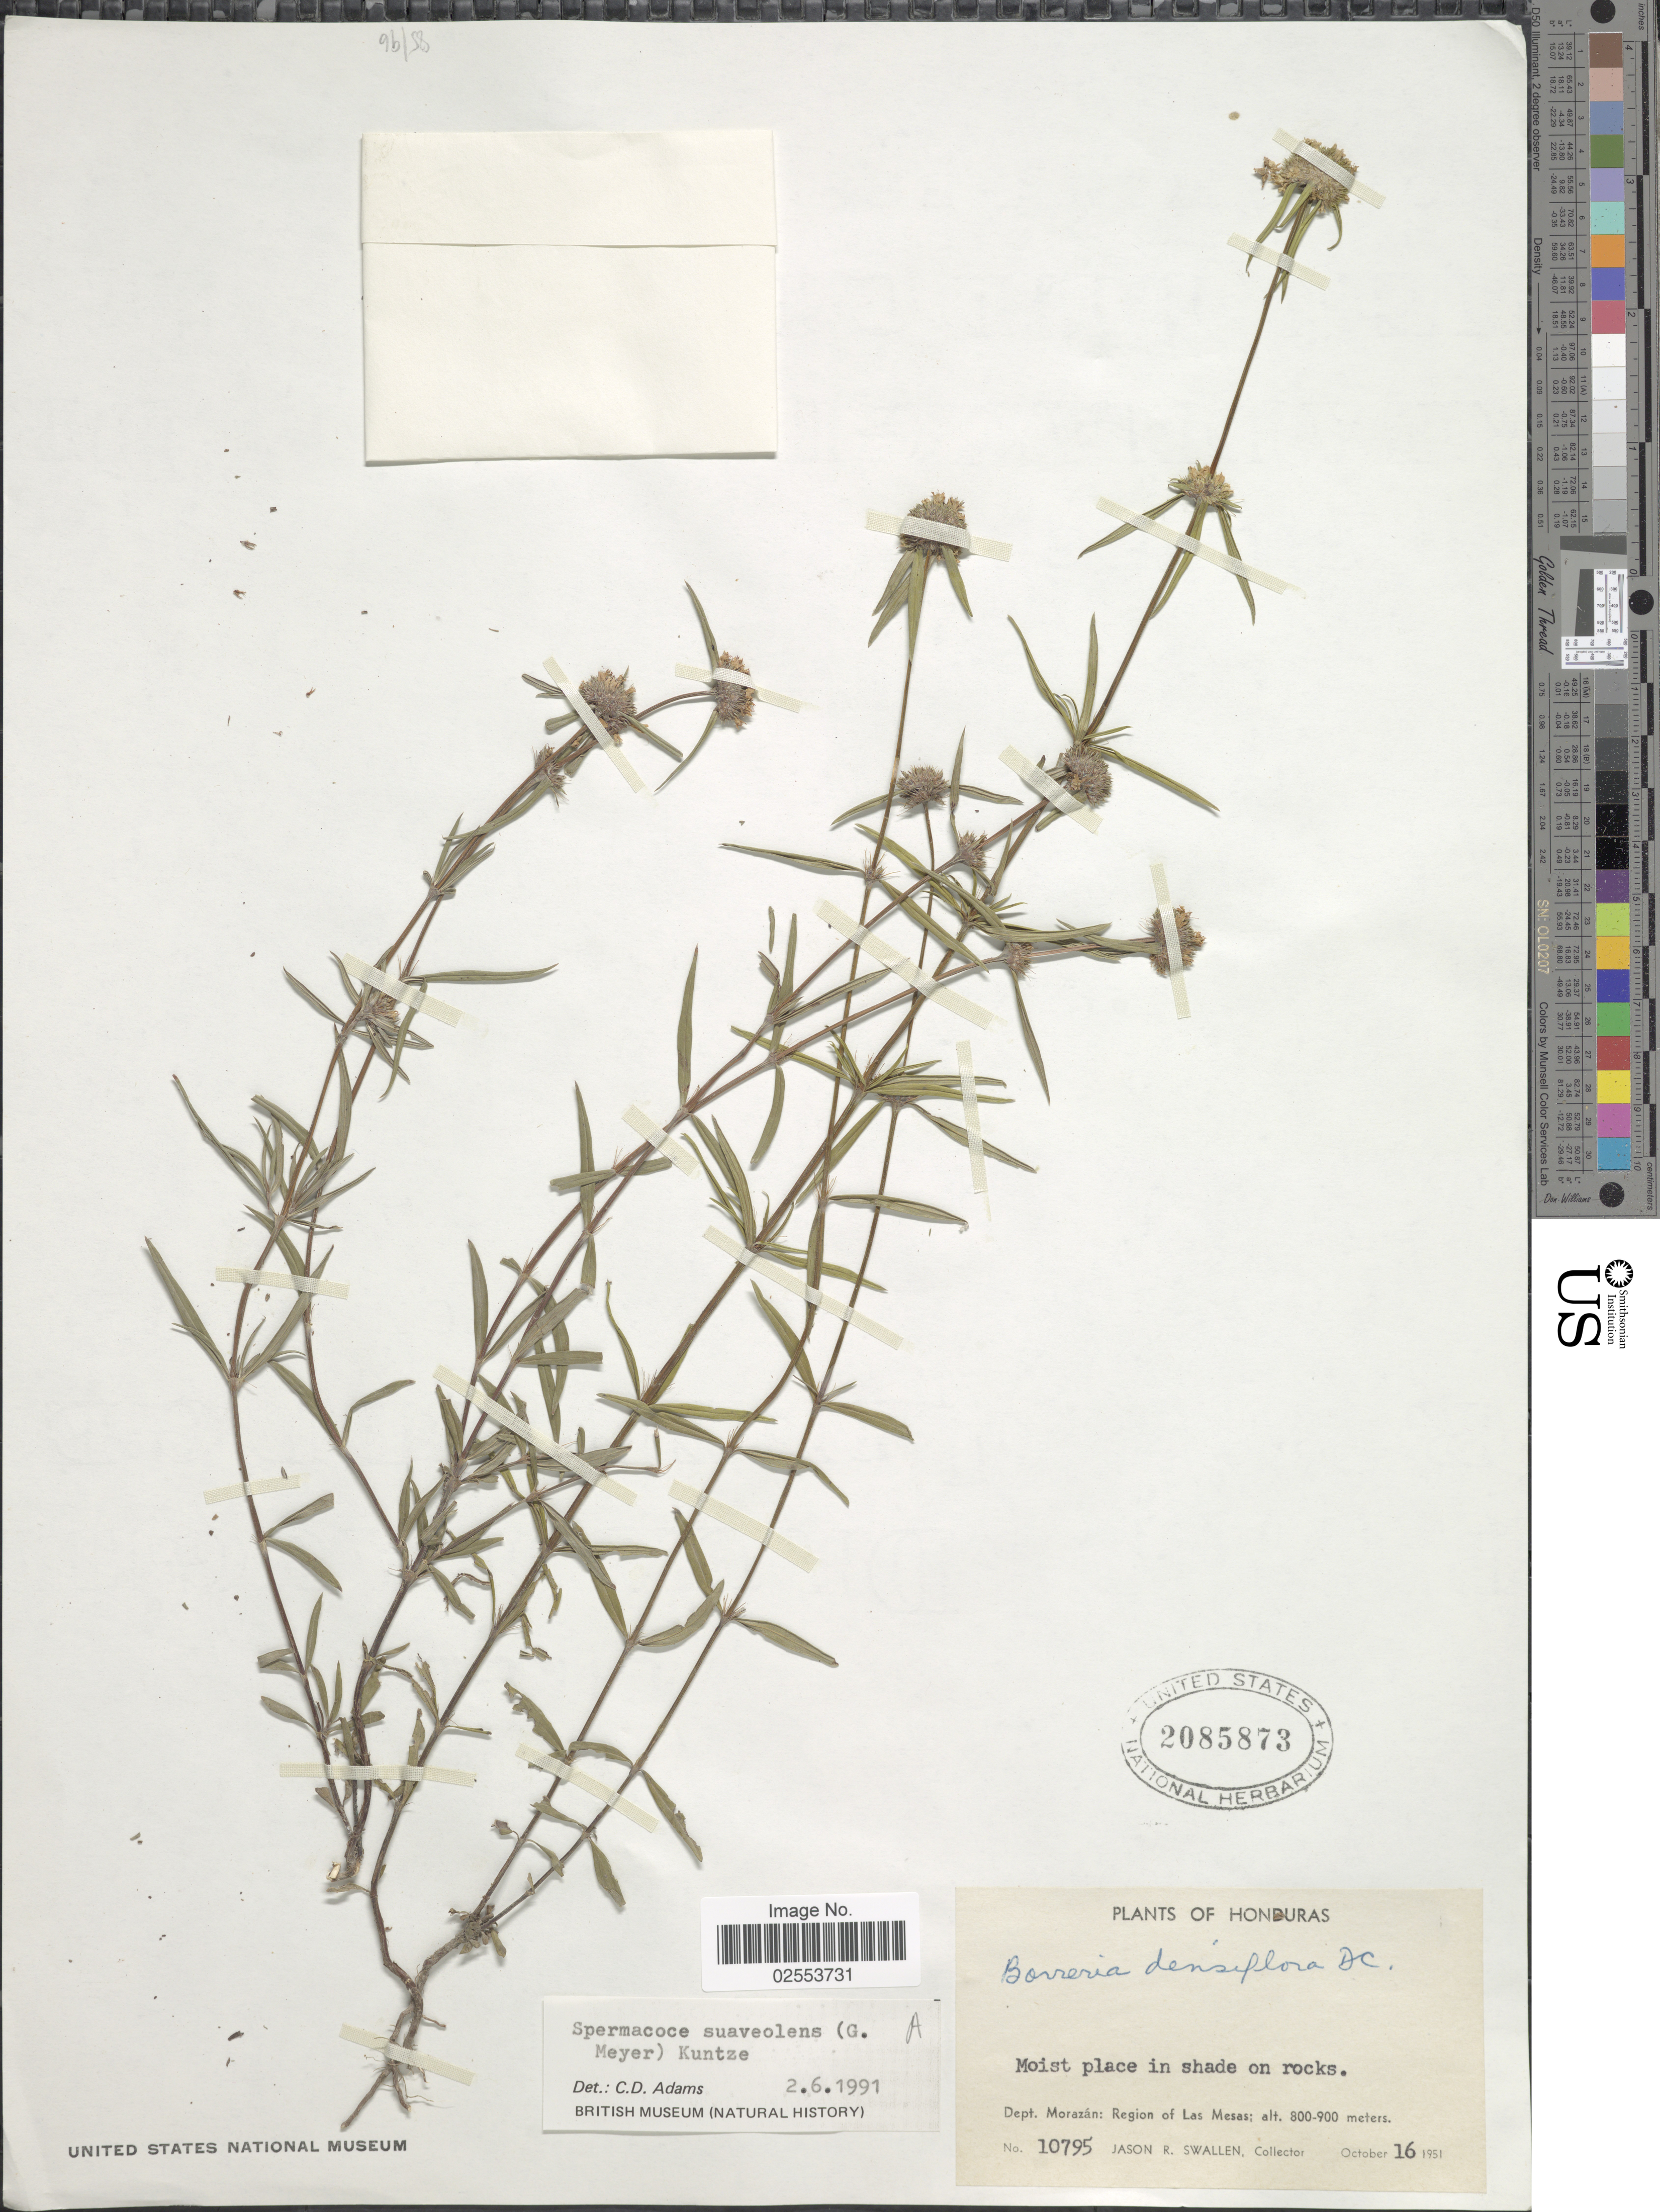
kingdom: Plantae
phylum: Tracheophyta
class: Magnoliopsida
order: Gentianales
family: Rubiaceae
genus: Spermacoce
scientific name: Spermacoce suaveolens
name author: (G. Mey.) Kuntze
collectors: J. R. Swallen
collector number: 10795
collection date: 1951-10-16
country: Honduras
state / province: Fco. Morazán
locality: Dept. Morazan: Region of Las Mesas.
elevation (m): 800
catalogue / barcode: US 2085873